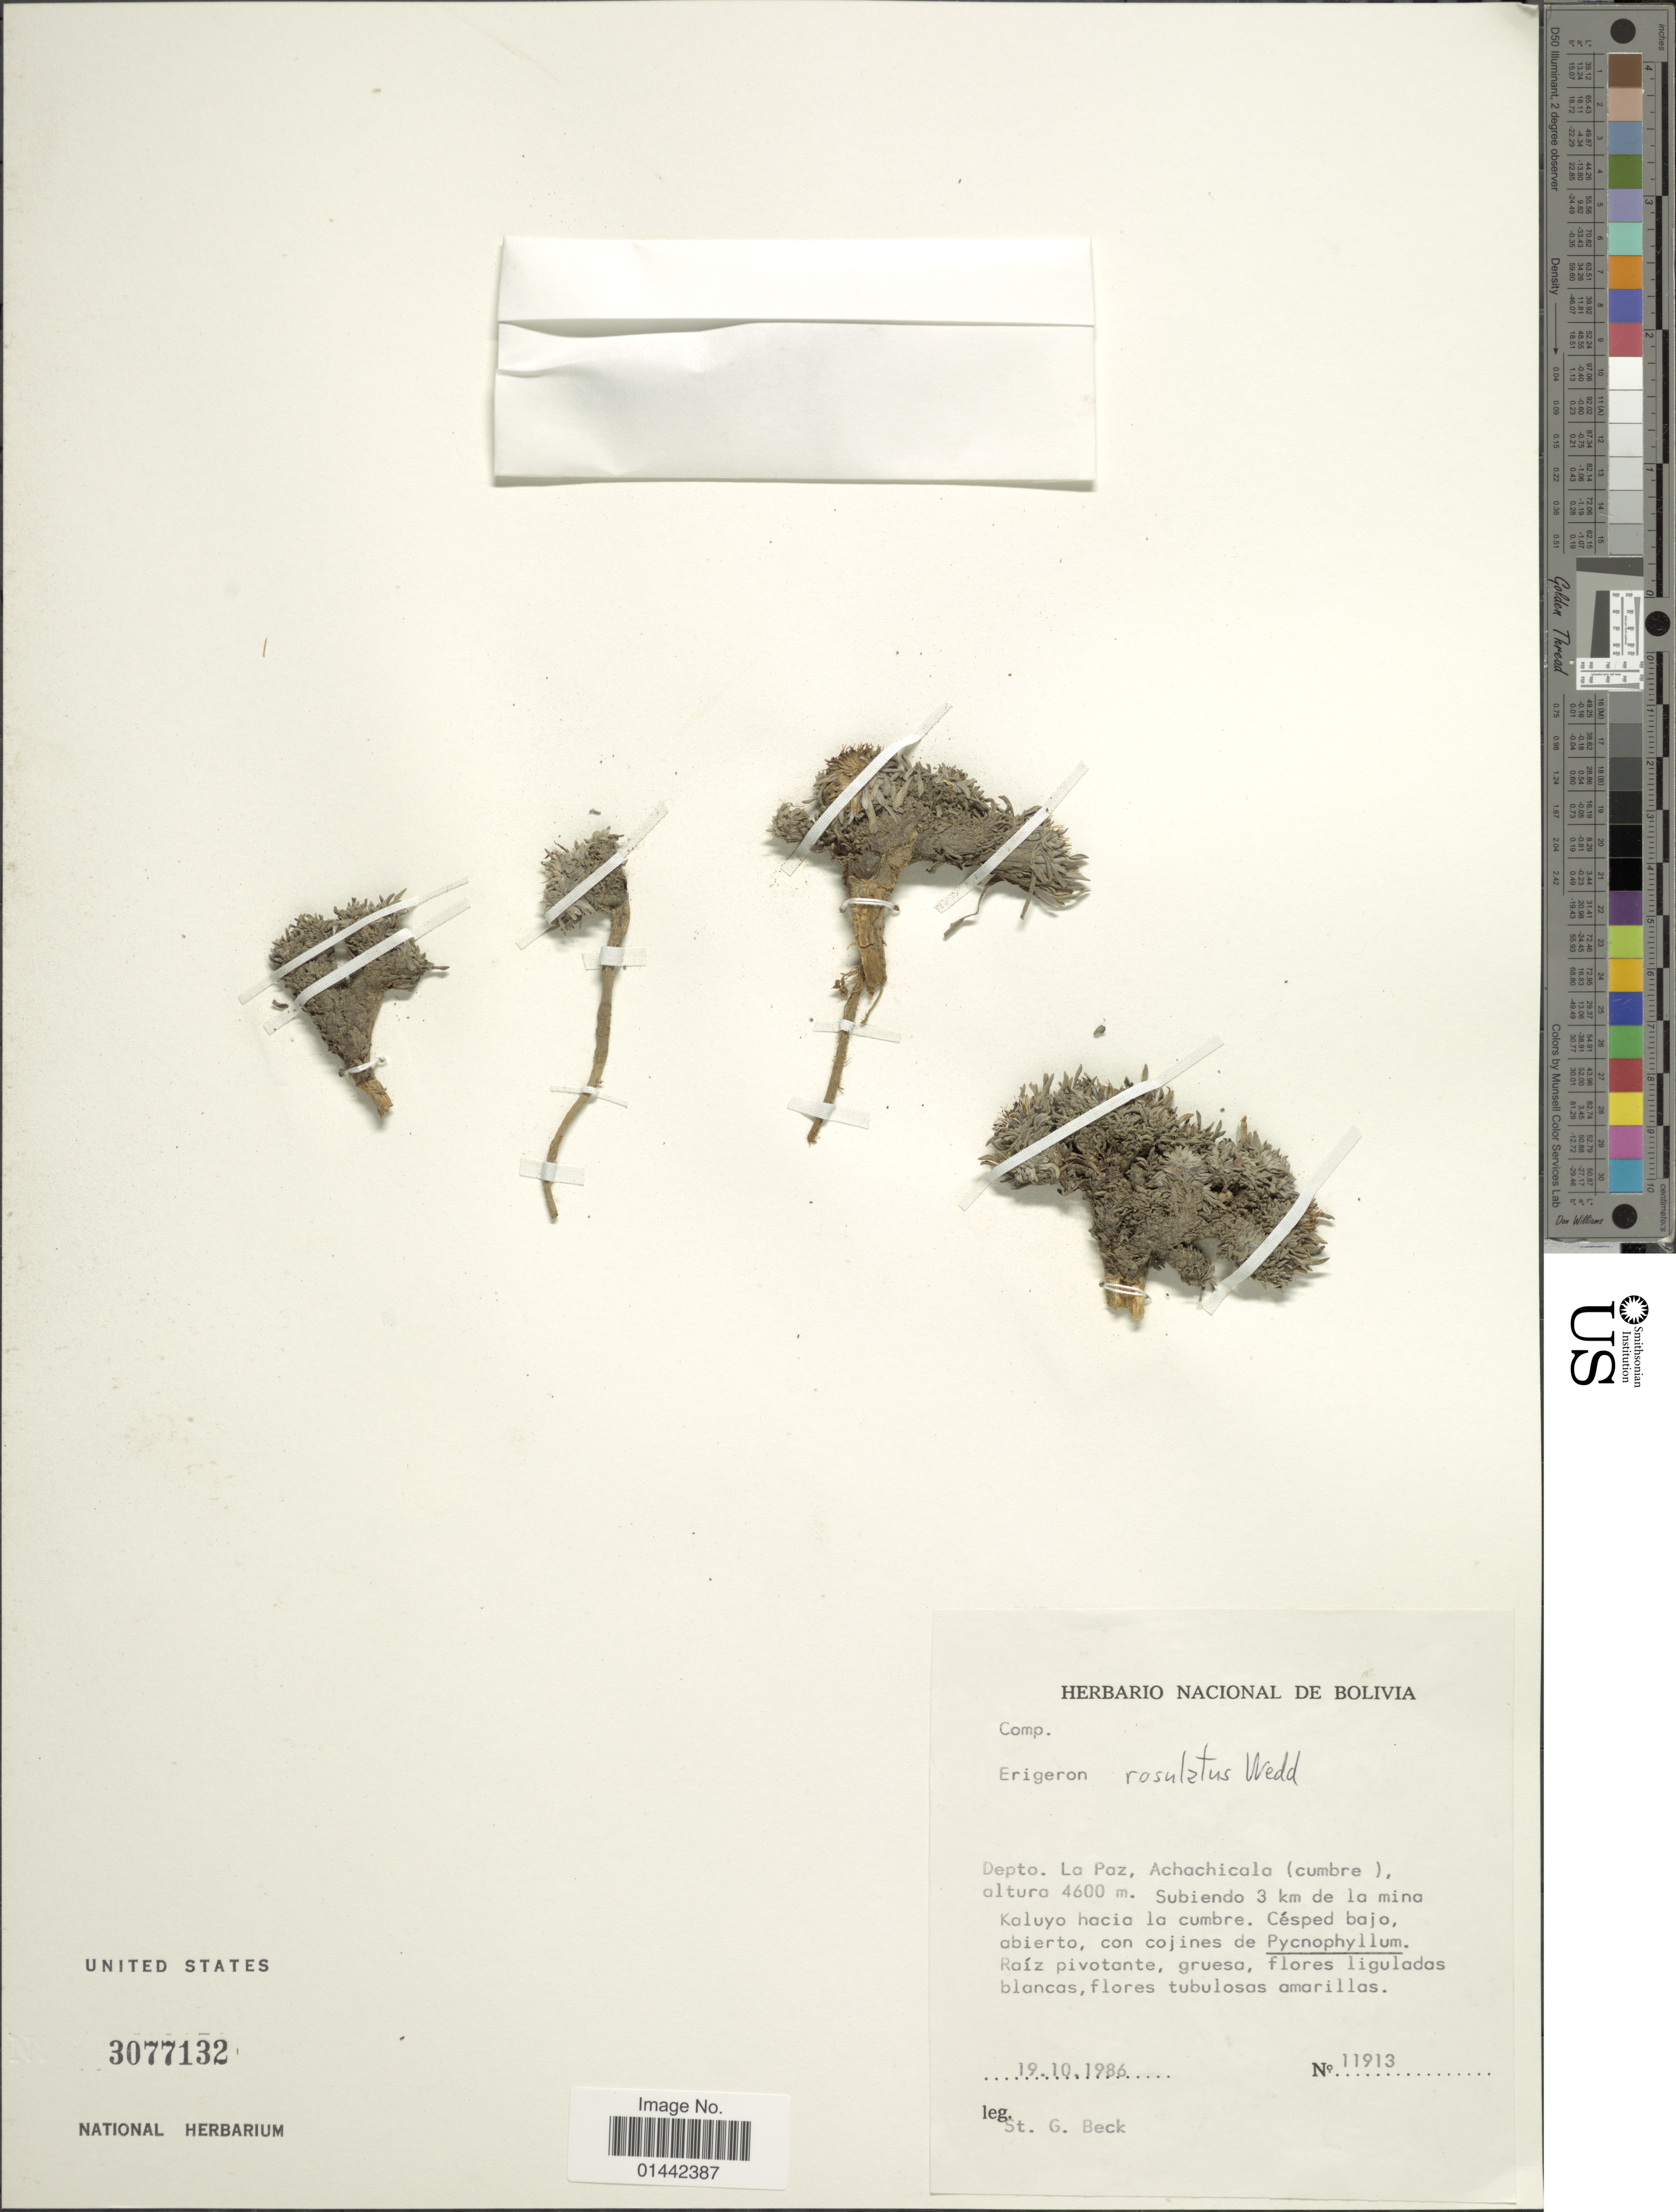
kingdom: Plantae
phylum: Tracheophyta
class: Magnoliopsida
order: Asterales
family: Asteraceae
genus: Erigeron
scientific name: Erigeron rosulatus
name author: Wedd.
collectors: S. G. Beck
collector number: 11913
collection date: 1986-10-19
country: Bolivia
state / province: La Paz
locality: Achachicola (cumbre), subiendo 3 km de la mina Kaluyo hacia la cumbre, césped bajo abierto.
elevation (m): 4600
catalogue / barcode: US 3077132